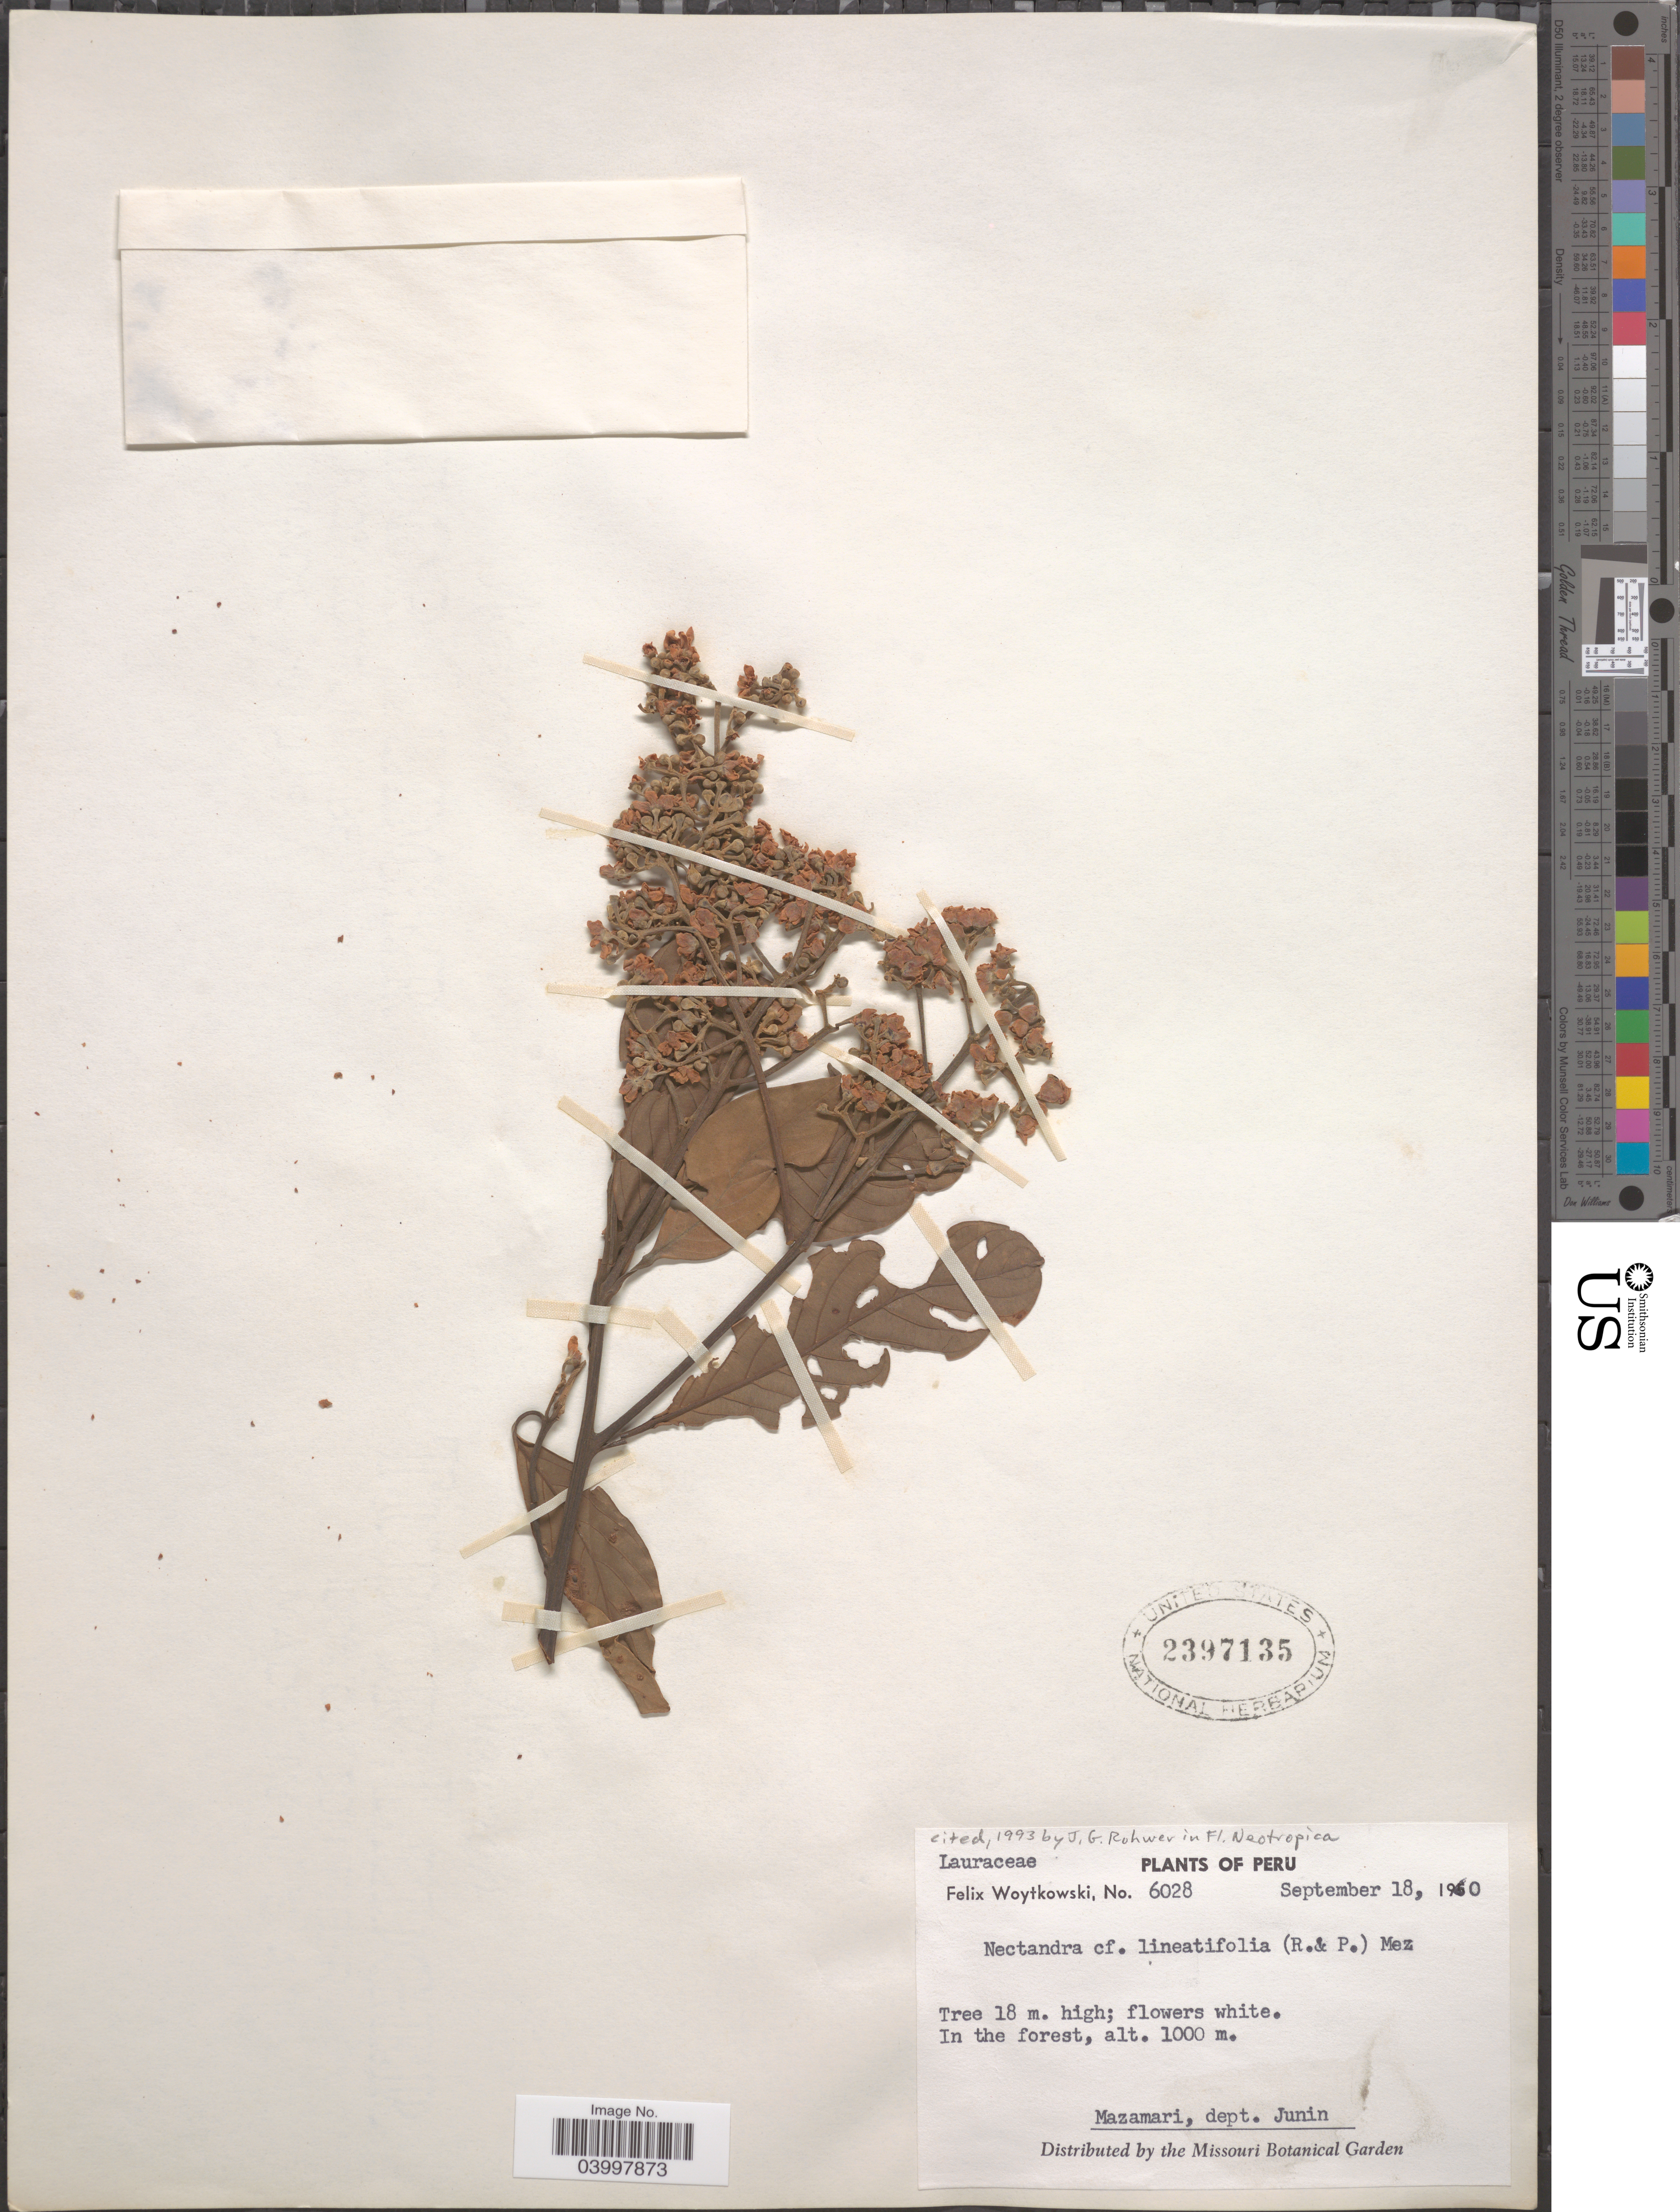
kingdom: Plantae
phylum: Tracheophyta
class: Magnoliopsida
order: Laurales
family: Lauraceae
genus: Nectandra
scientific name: Nectandra lineatifolia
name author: Mez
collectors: F. Woytkowski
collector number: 6028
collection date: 1960-09-18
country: Peru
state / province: Junín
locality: Mazamari, dept. Junin.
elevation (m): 1000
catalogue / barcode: US 2397135